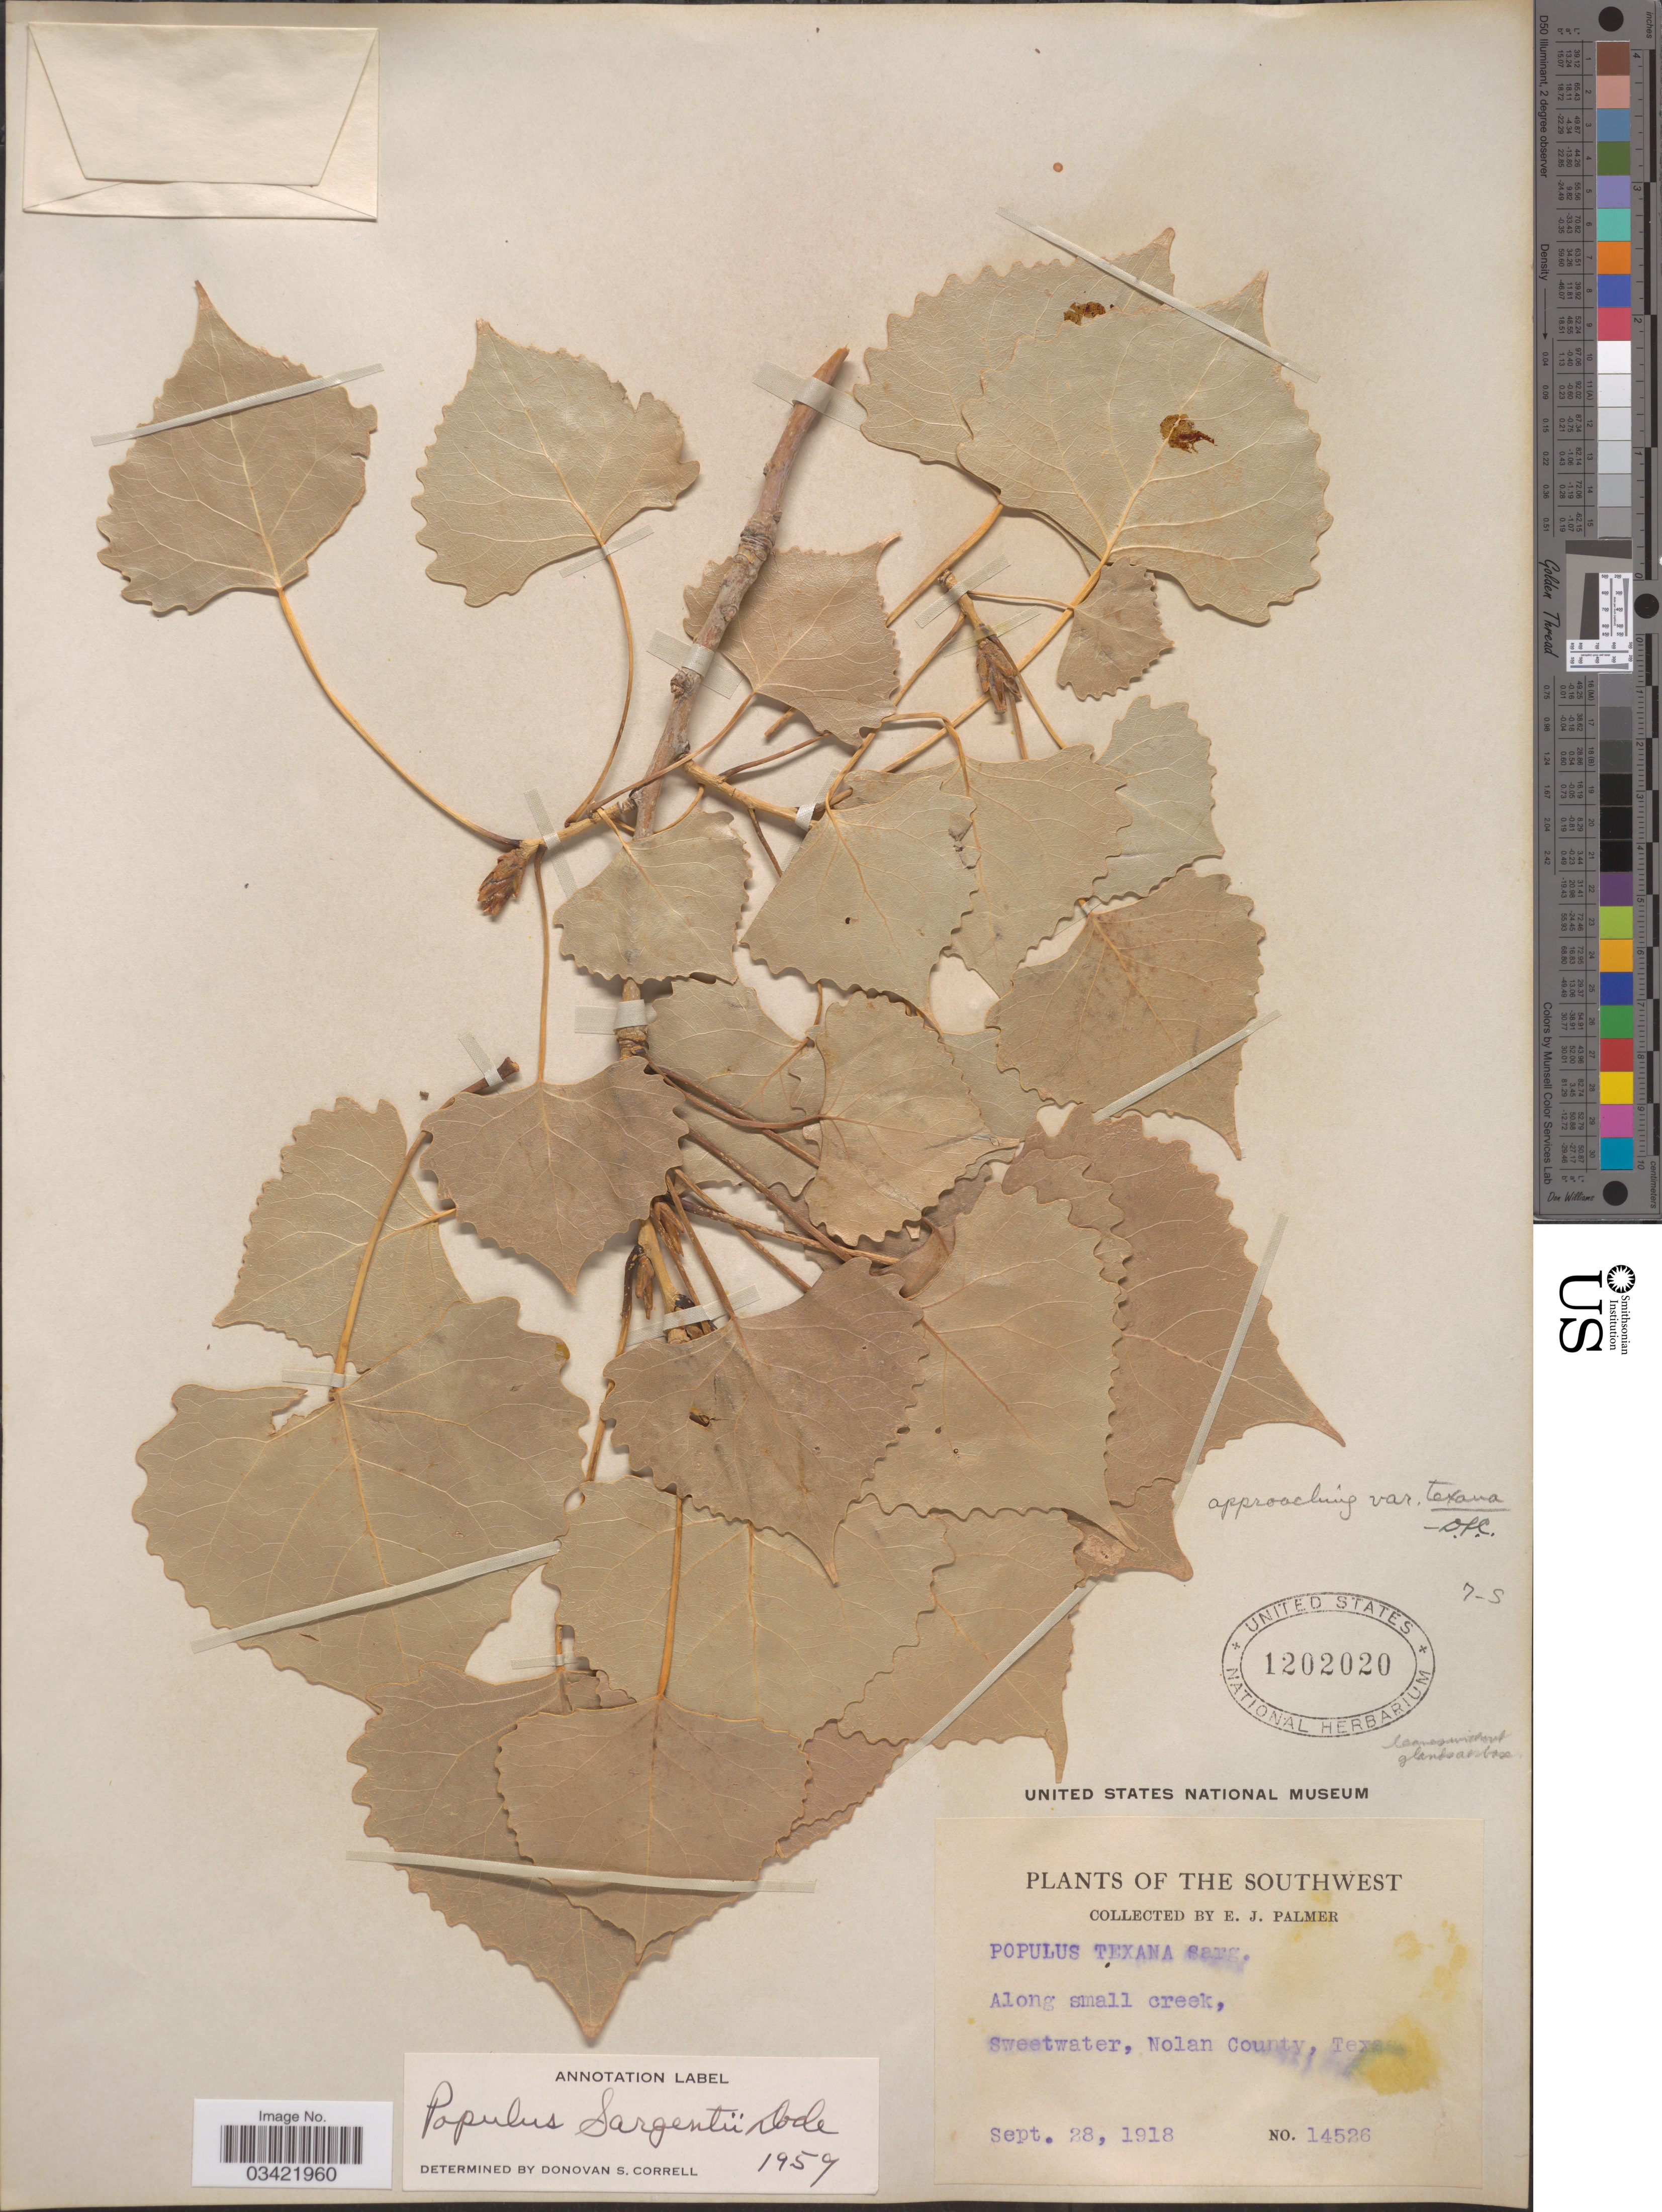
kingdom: Plantae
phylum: Tracheophyta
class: Magnoliopsida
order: Malpighiales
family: Salicaceae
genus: Populus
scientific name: Populus deltoides subsp. monilifera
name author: (Aiton) Eckenw.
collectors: E. J. Palmer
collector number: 14526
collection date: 1918-09-28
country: United States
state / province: Texas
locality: The Southwest. Along small creek, Sweetwater, Nolan County.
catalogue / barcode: US 1202020